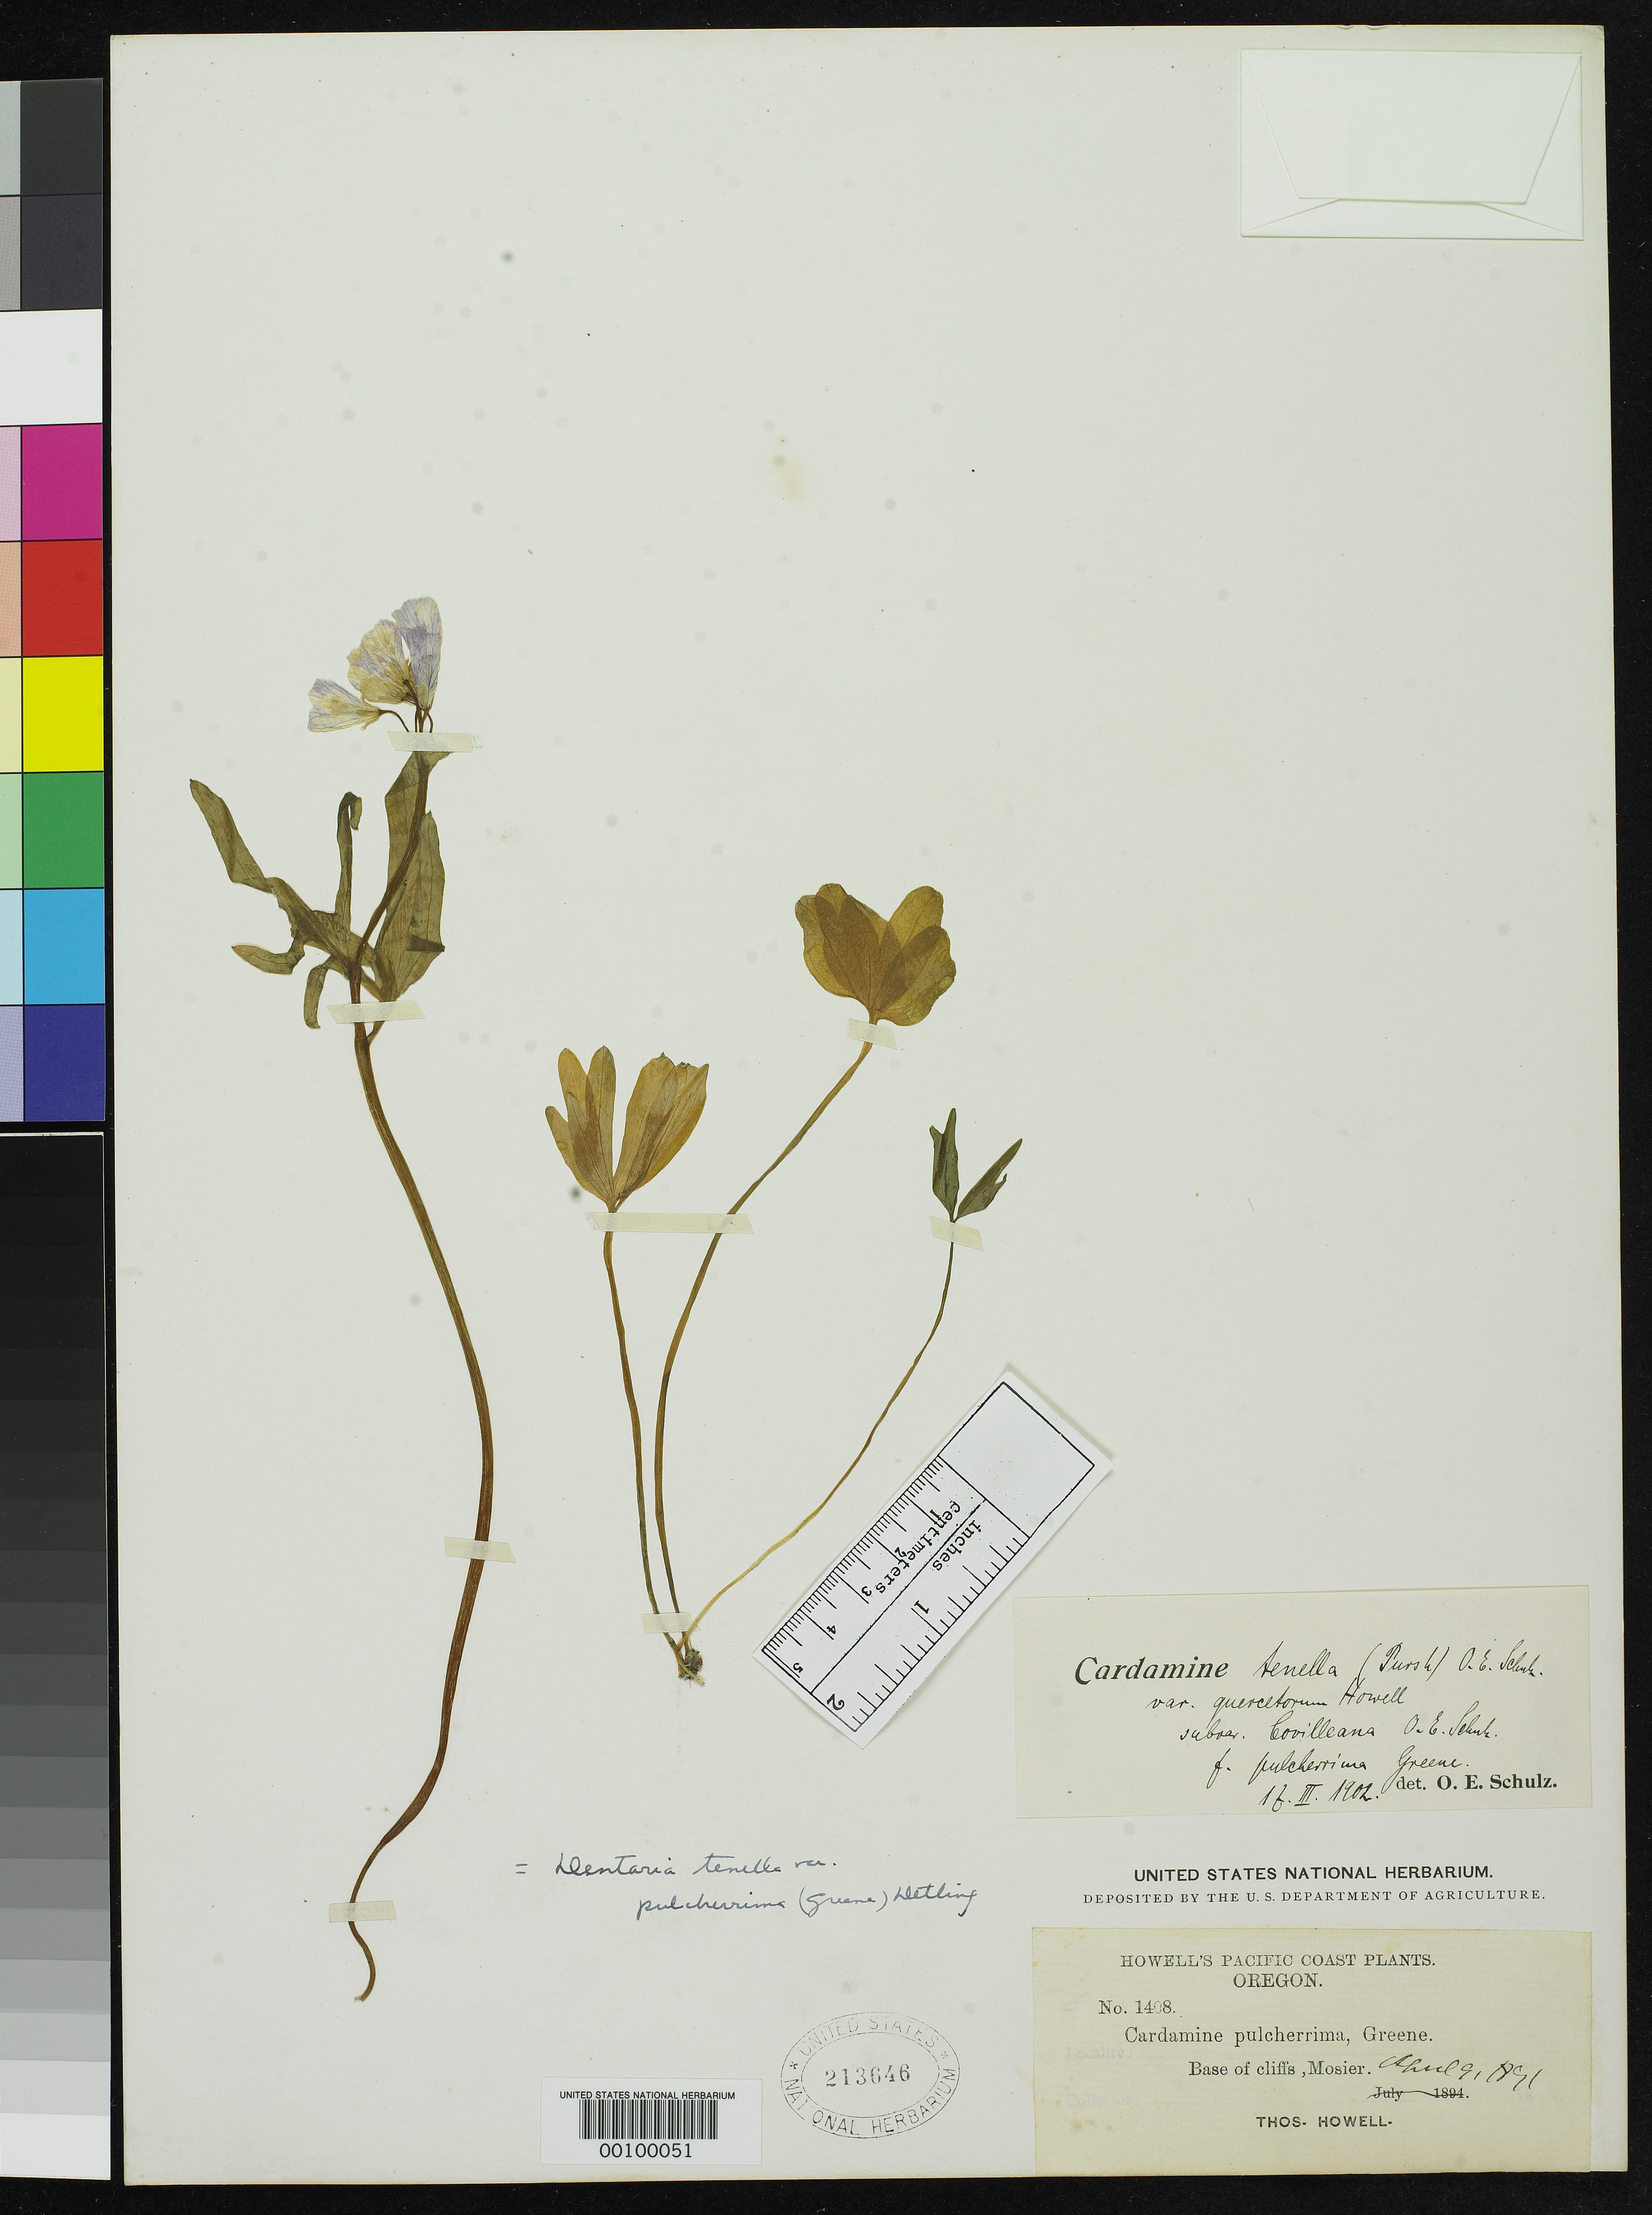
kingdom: Plantae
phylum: Tracheophyta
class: Magnoliopsida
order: Brassicales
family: Brassicaceae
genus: Cardamine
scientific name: Cardamine pulcherrima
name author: Greene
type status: Type Collection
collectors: T. J. Howell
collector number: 1408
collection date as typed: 09 Apr 1893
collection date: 1893-04-09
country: United States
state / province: Oregon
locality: Near Moiser.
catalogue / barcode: US 213646